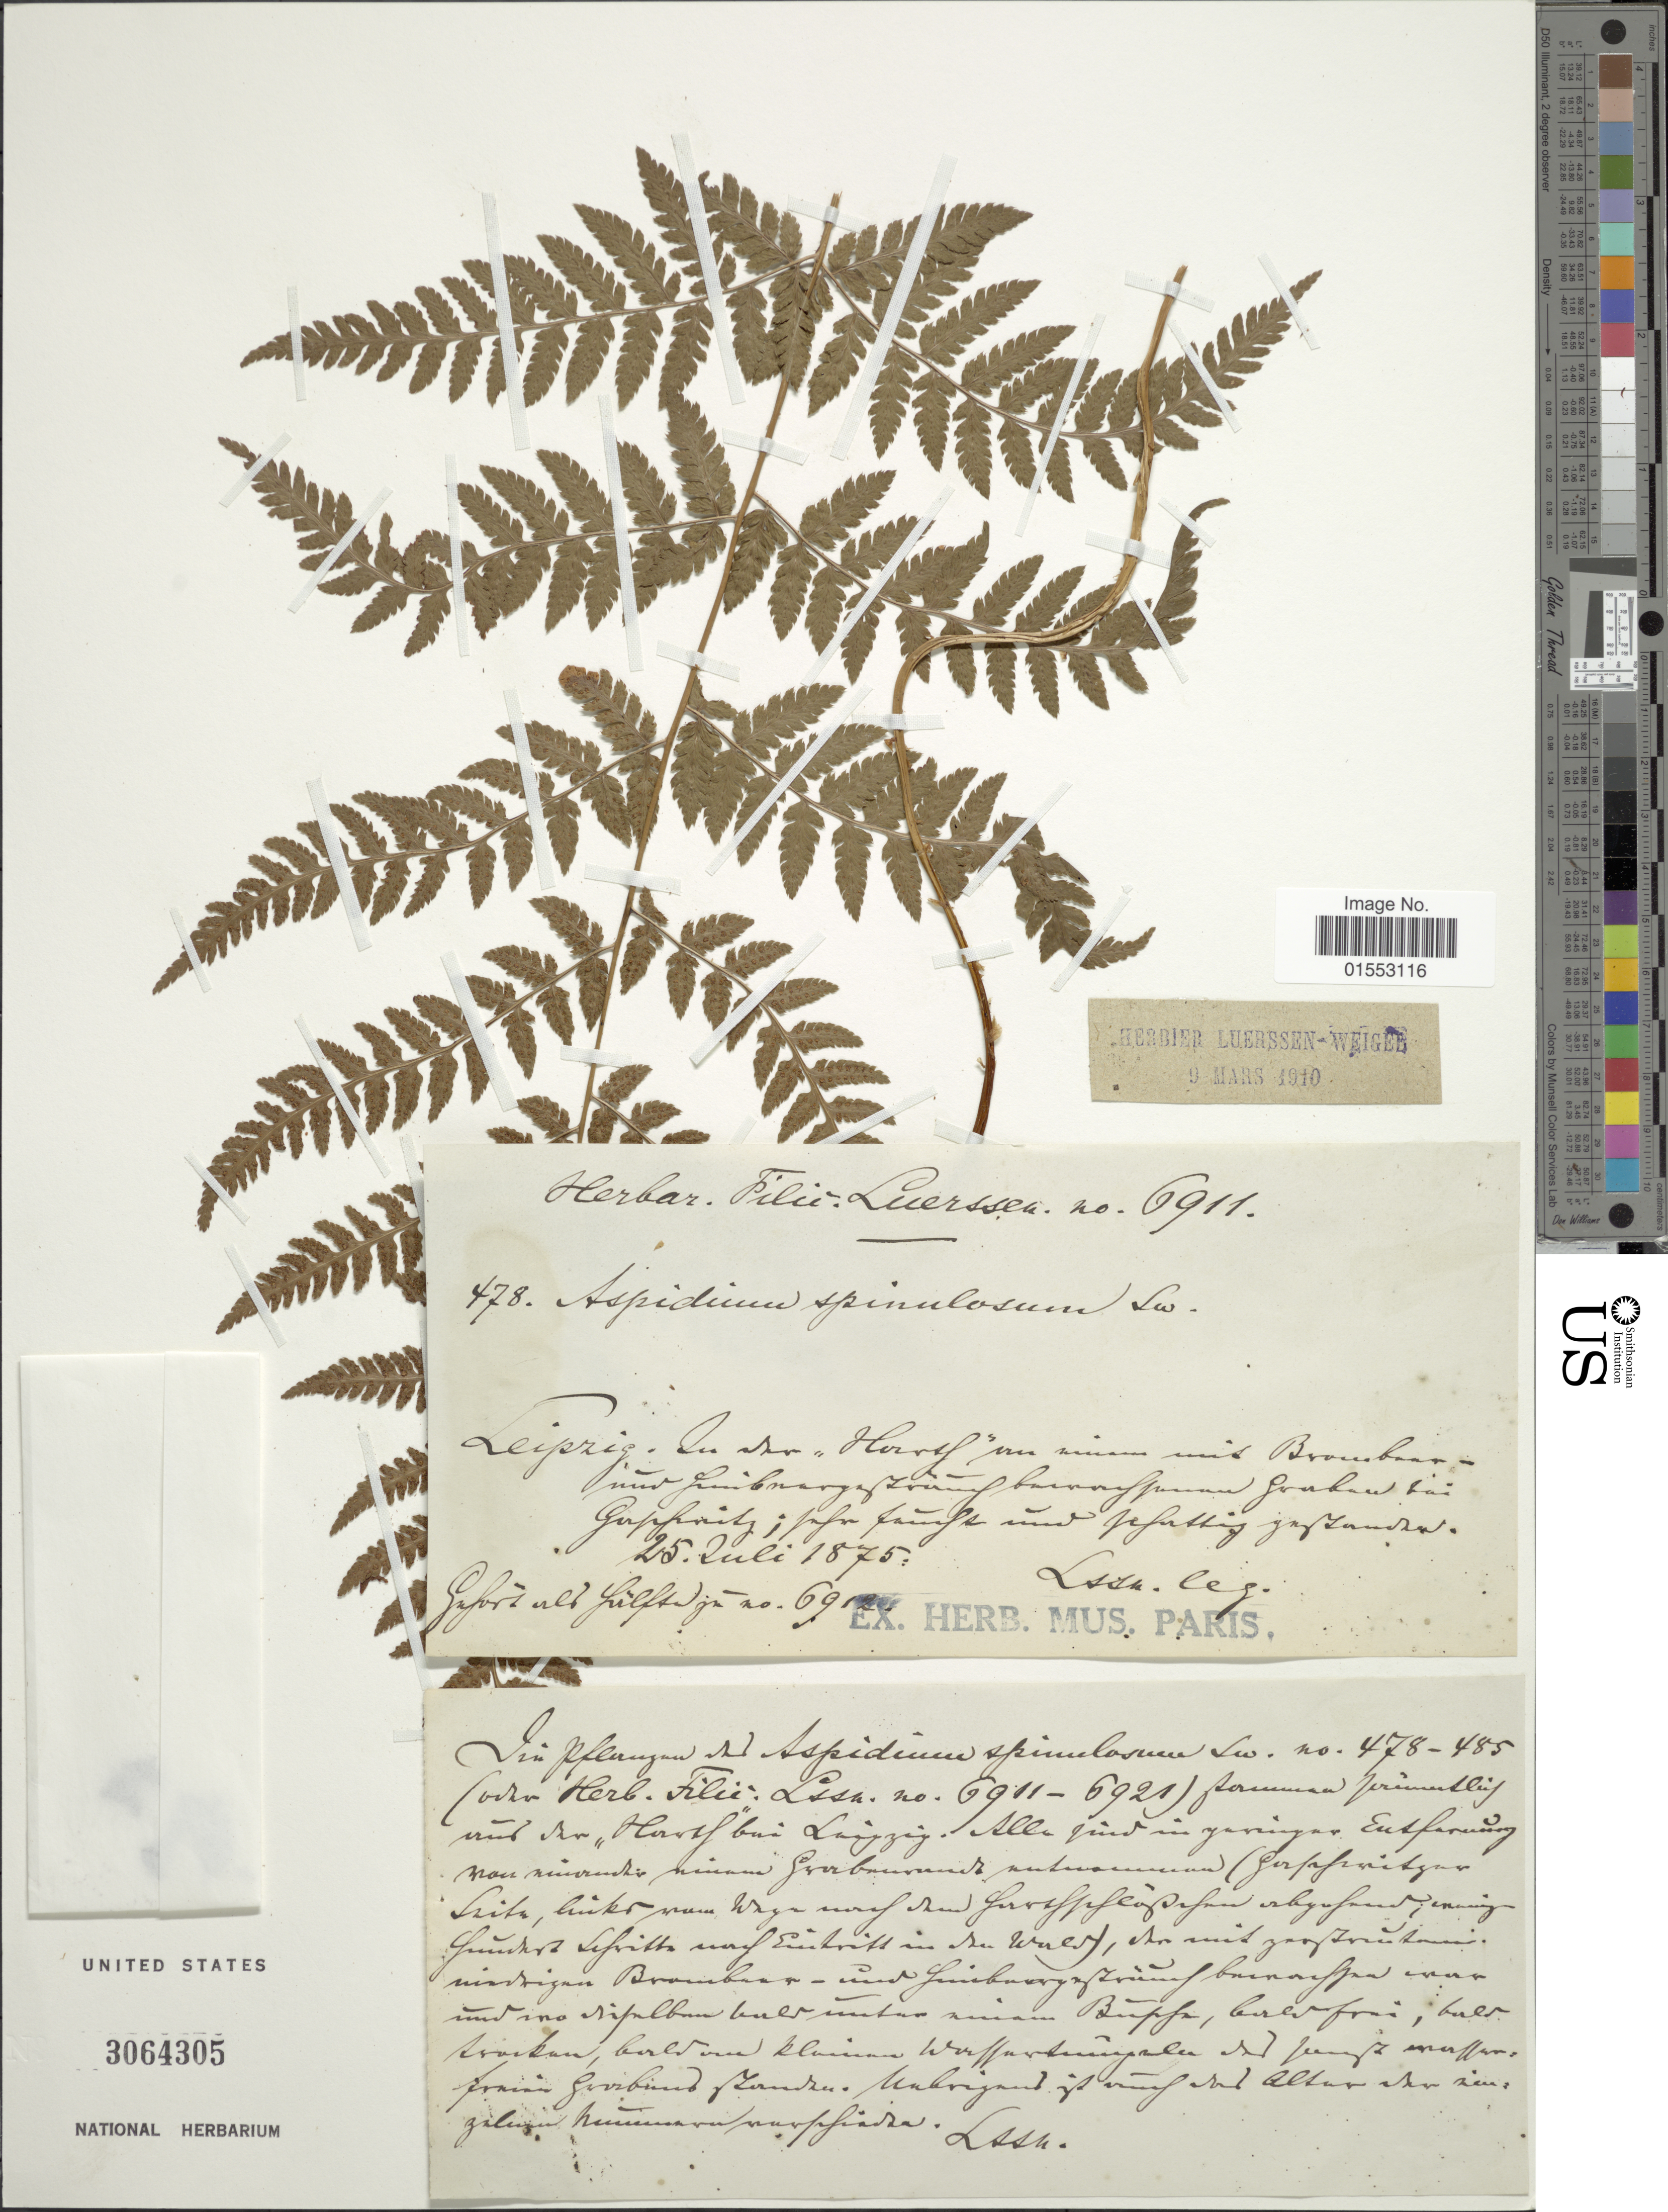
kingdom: Plantae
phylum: Tracheophyta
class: Polypodiopsida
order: Polypodiales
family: Dryopteridaceae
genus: Dryopteris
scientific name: Dryopteris carthusiana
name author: (Villars) H.P. Fuchs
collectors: Luerssen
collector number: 478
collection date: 1875-07-25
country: Germany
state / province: Sachsen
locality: Leipzig huz heinig im nioum ved Bromsha [interpreted]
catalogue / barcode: US 3064305